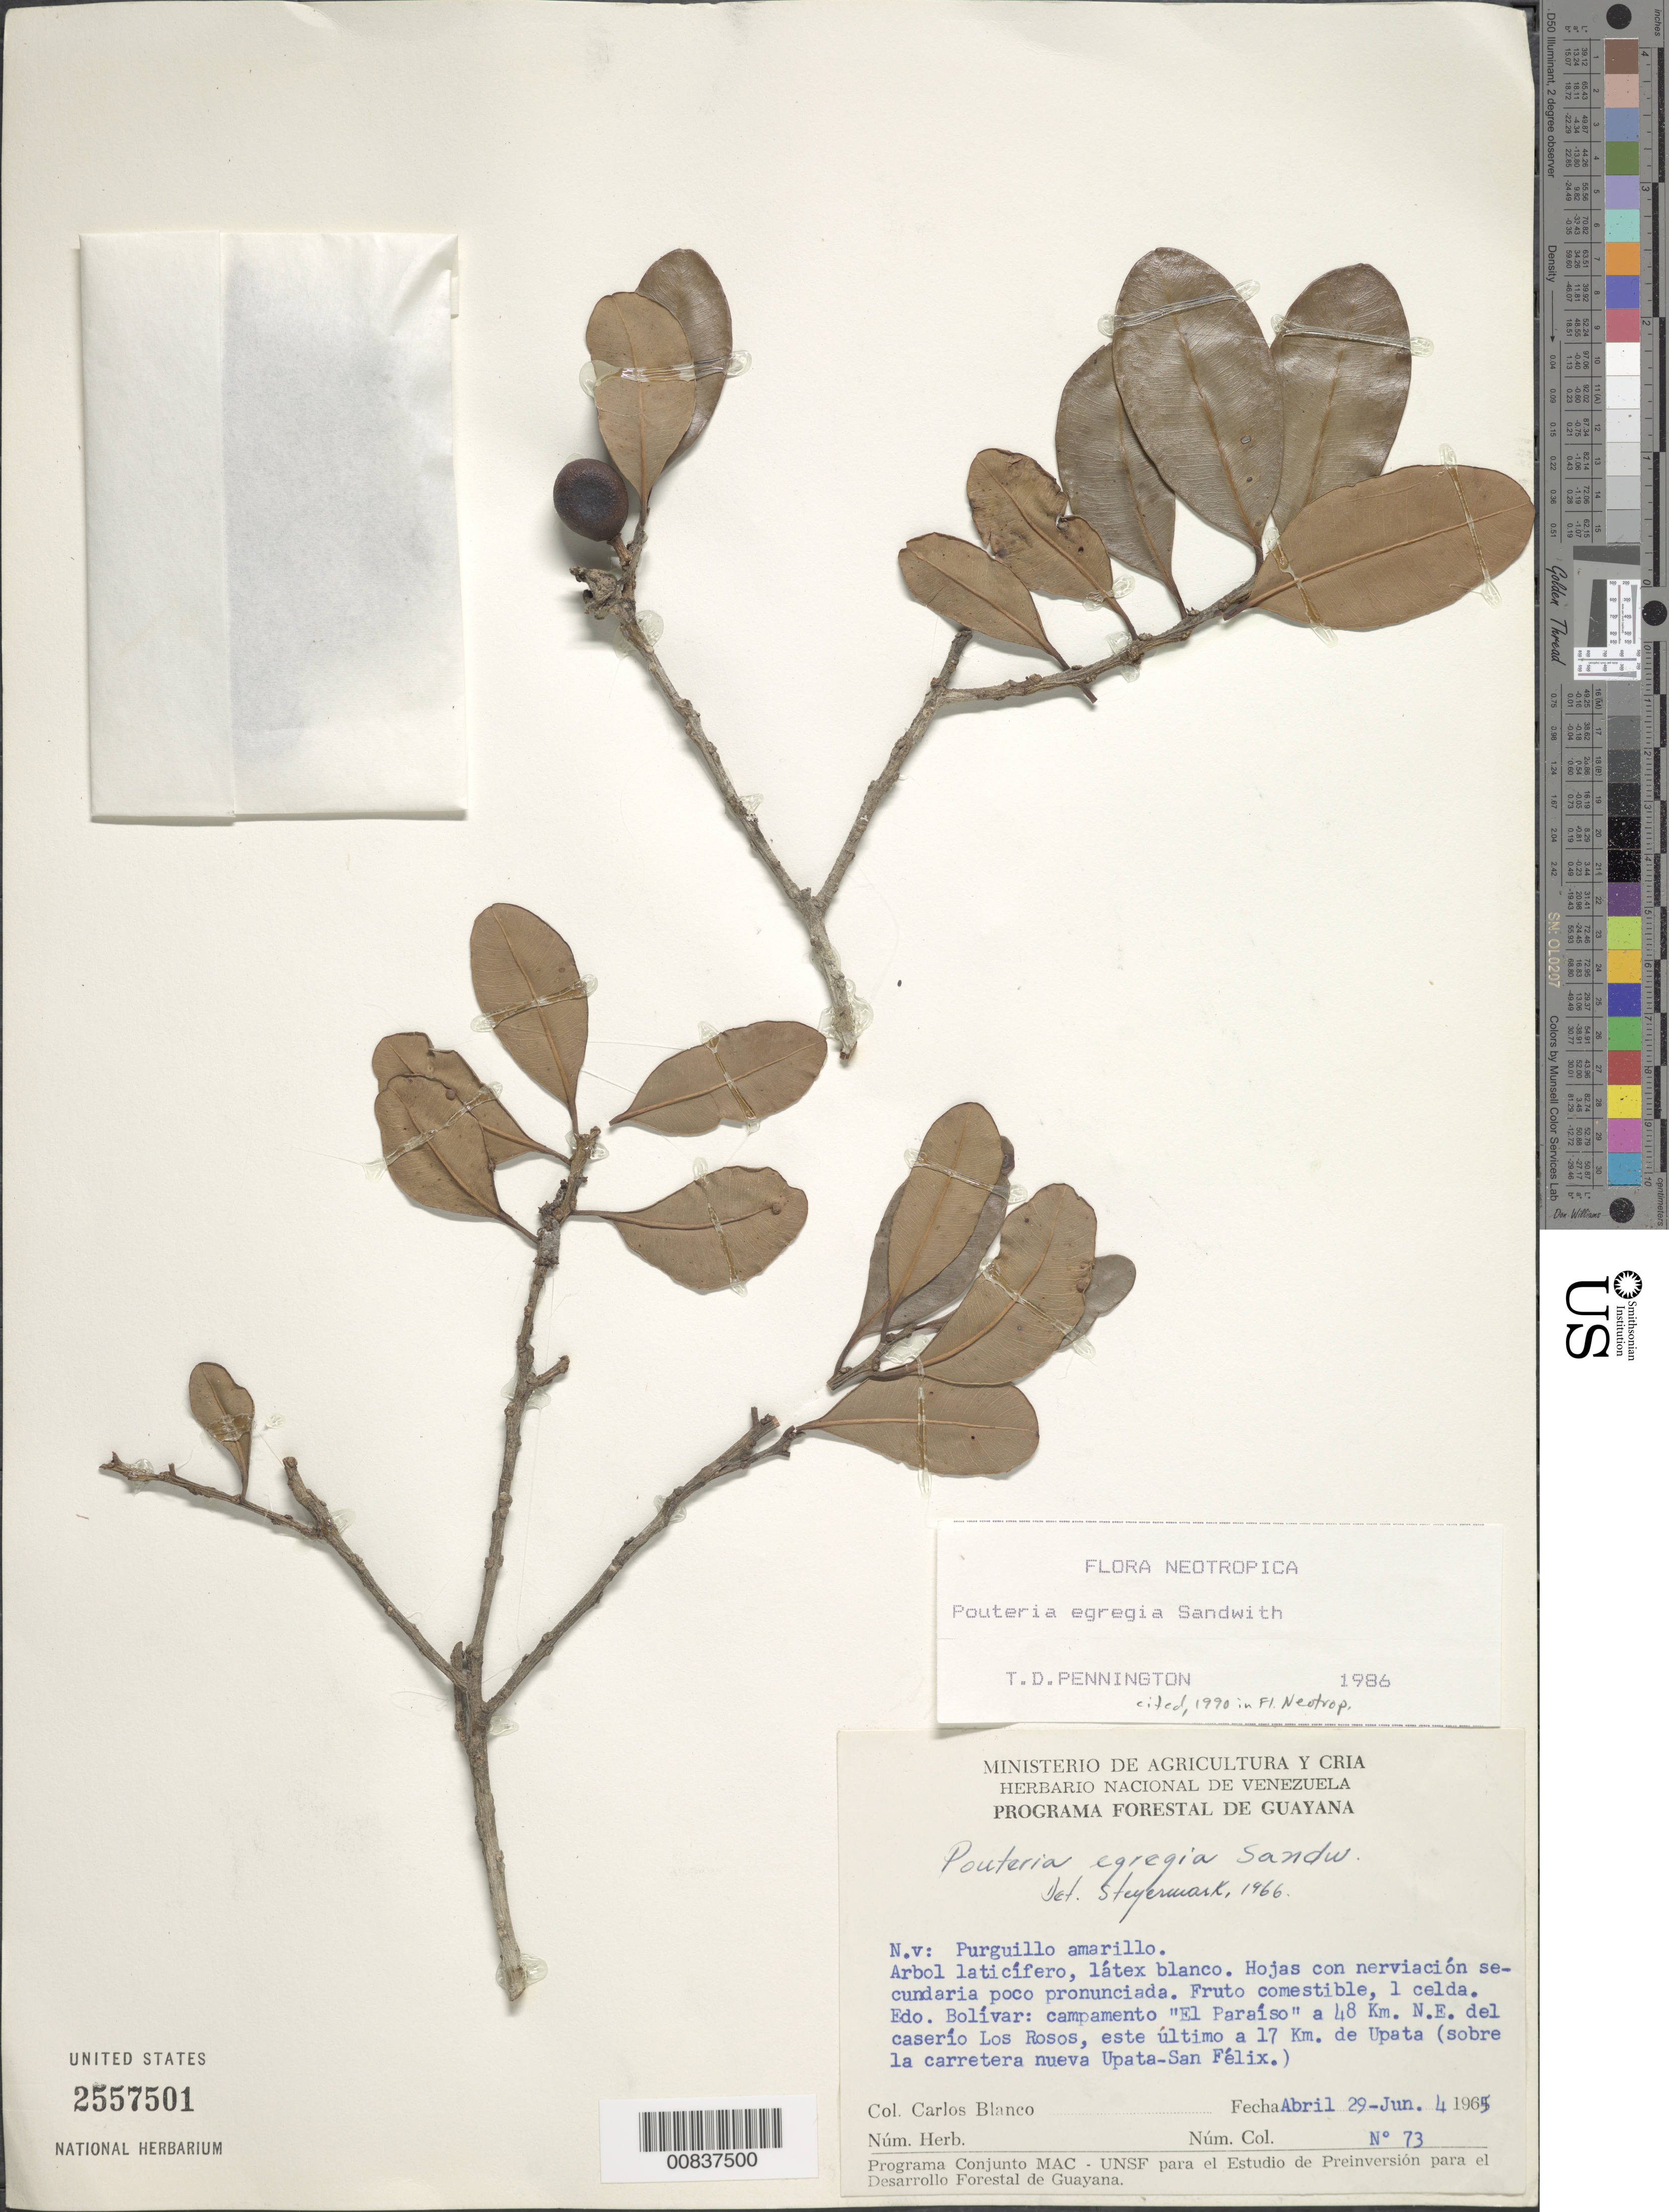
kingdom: Plantae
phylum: Tracheophyta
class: Magnoliopsida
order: Ericales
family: Sapotaceae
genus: Pouteria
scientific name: Pouteria egregia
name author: Sandwith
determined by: Pennington, T. D., (K)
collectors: C. A. Blanco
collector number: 73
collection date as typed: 29-Apr-65 to 4-Jun-65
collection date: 1965-04-29/1965-06-04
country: Venezuela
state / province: Bolívar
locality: Campamento "El Paraiso" a 48 km NE del caserío Los Rosos, este ultimo aprox. 17 km de Upata (sobre la carretera nueva Upata-San Felix)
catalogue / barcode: US 2557501